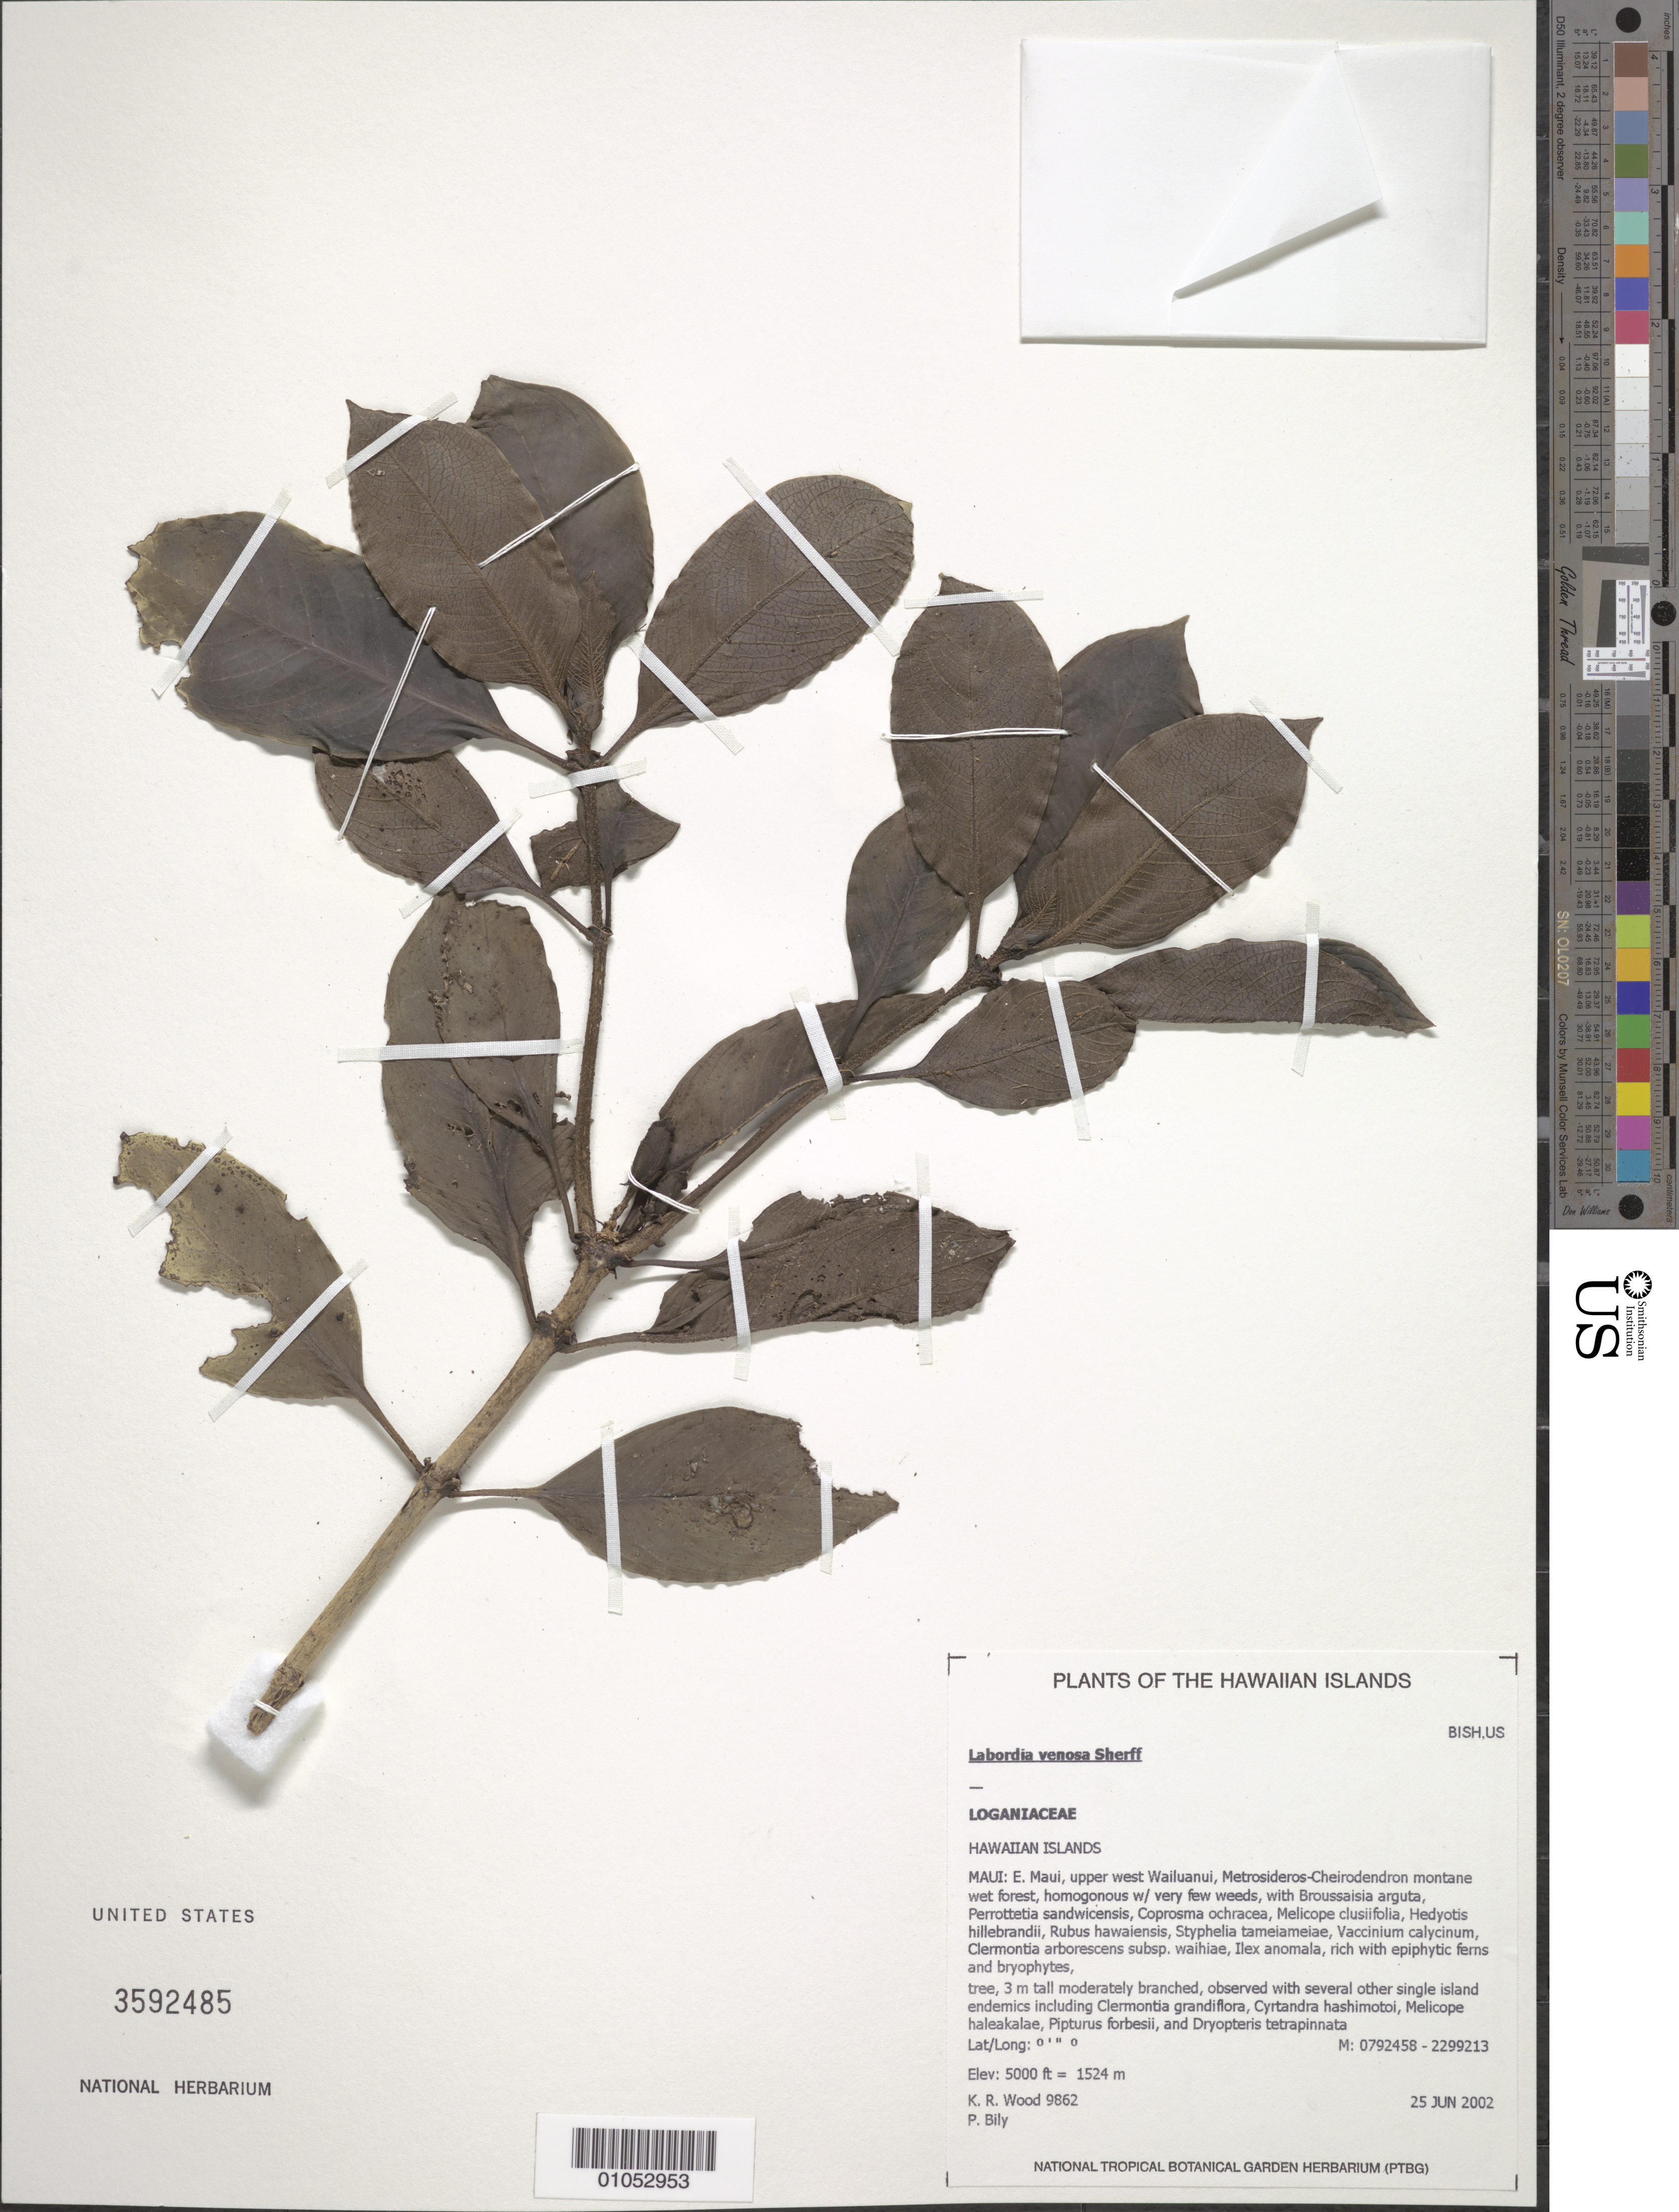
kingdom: Plantae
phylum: Tracheophyta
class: Magnoliopsida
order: Gentianales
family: Loganiaceae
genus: Geniostoma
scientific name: Geniostoma venosum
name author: (Sherff) Byng & Christenh.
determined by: Wagner, W. L., (BOT), Smithsonian Institution - National Museum of Natural History (UNITED STATES)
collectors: K. R. Wood & P. Bily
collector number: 9862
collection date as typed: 25 Jun 2002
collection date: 2002-06-25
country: United States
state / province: Hawaii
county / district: Maui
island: Maui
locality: East Maui, upper west Wailuanui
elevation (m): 1524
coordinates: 0792458, 2299213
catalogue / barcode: US 3592485